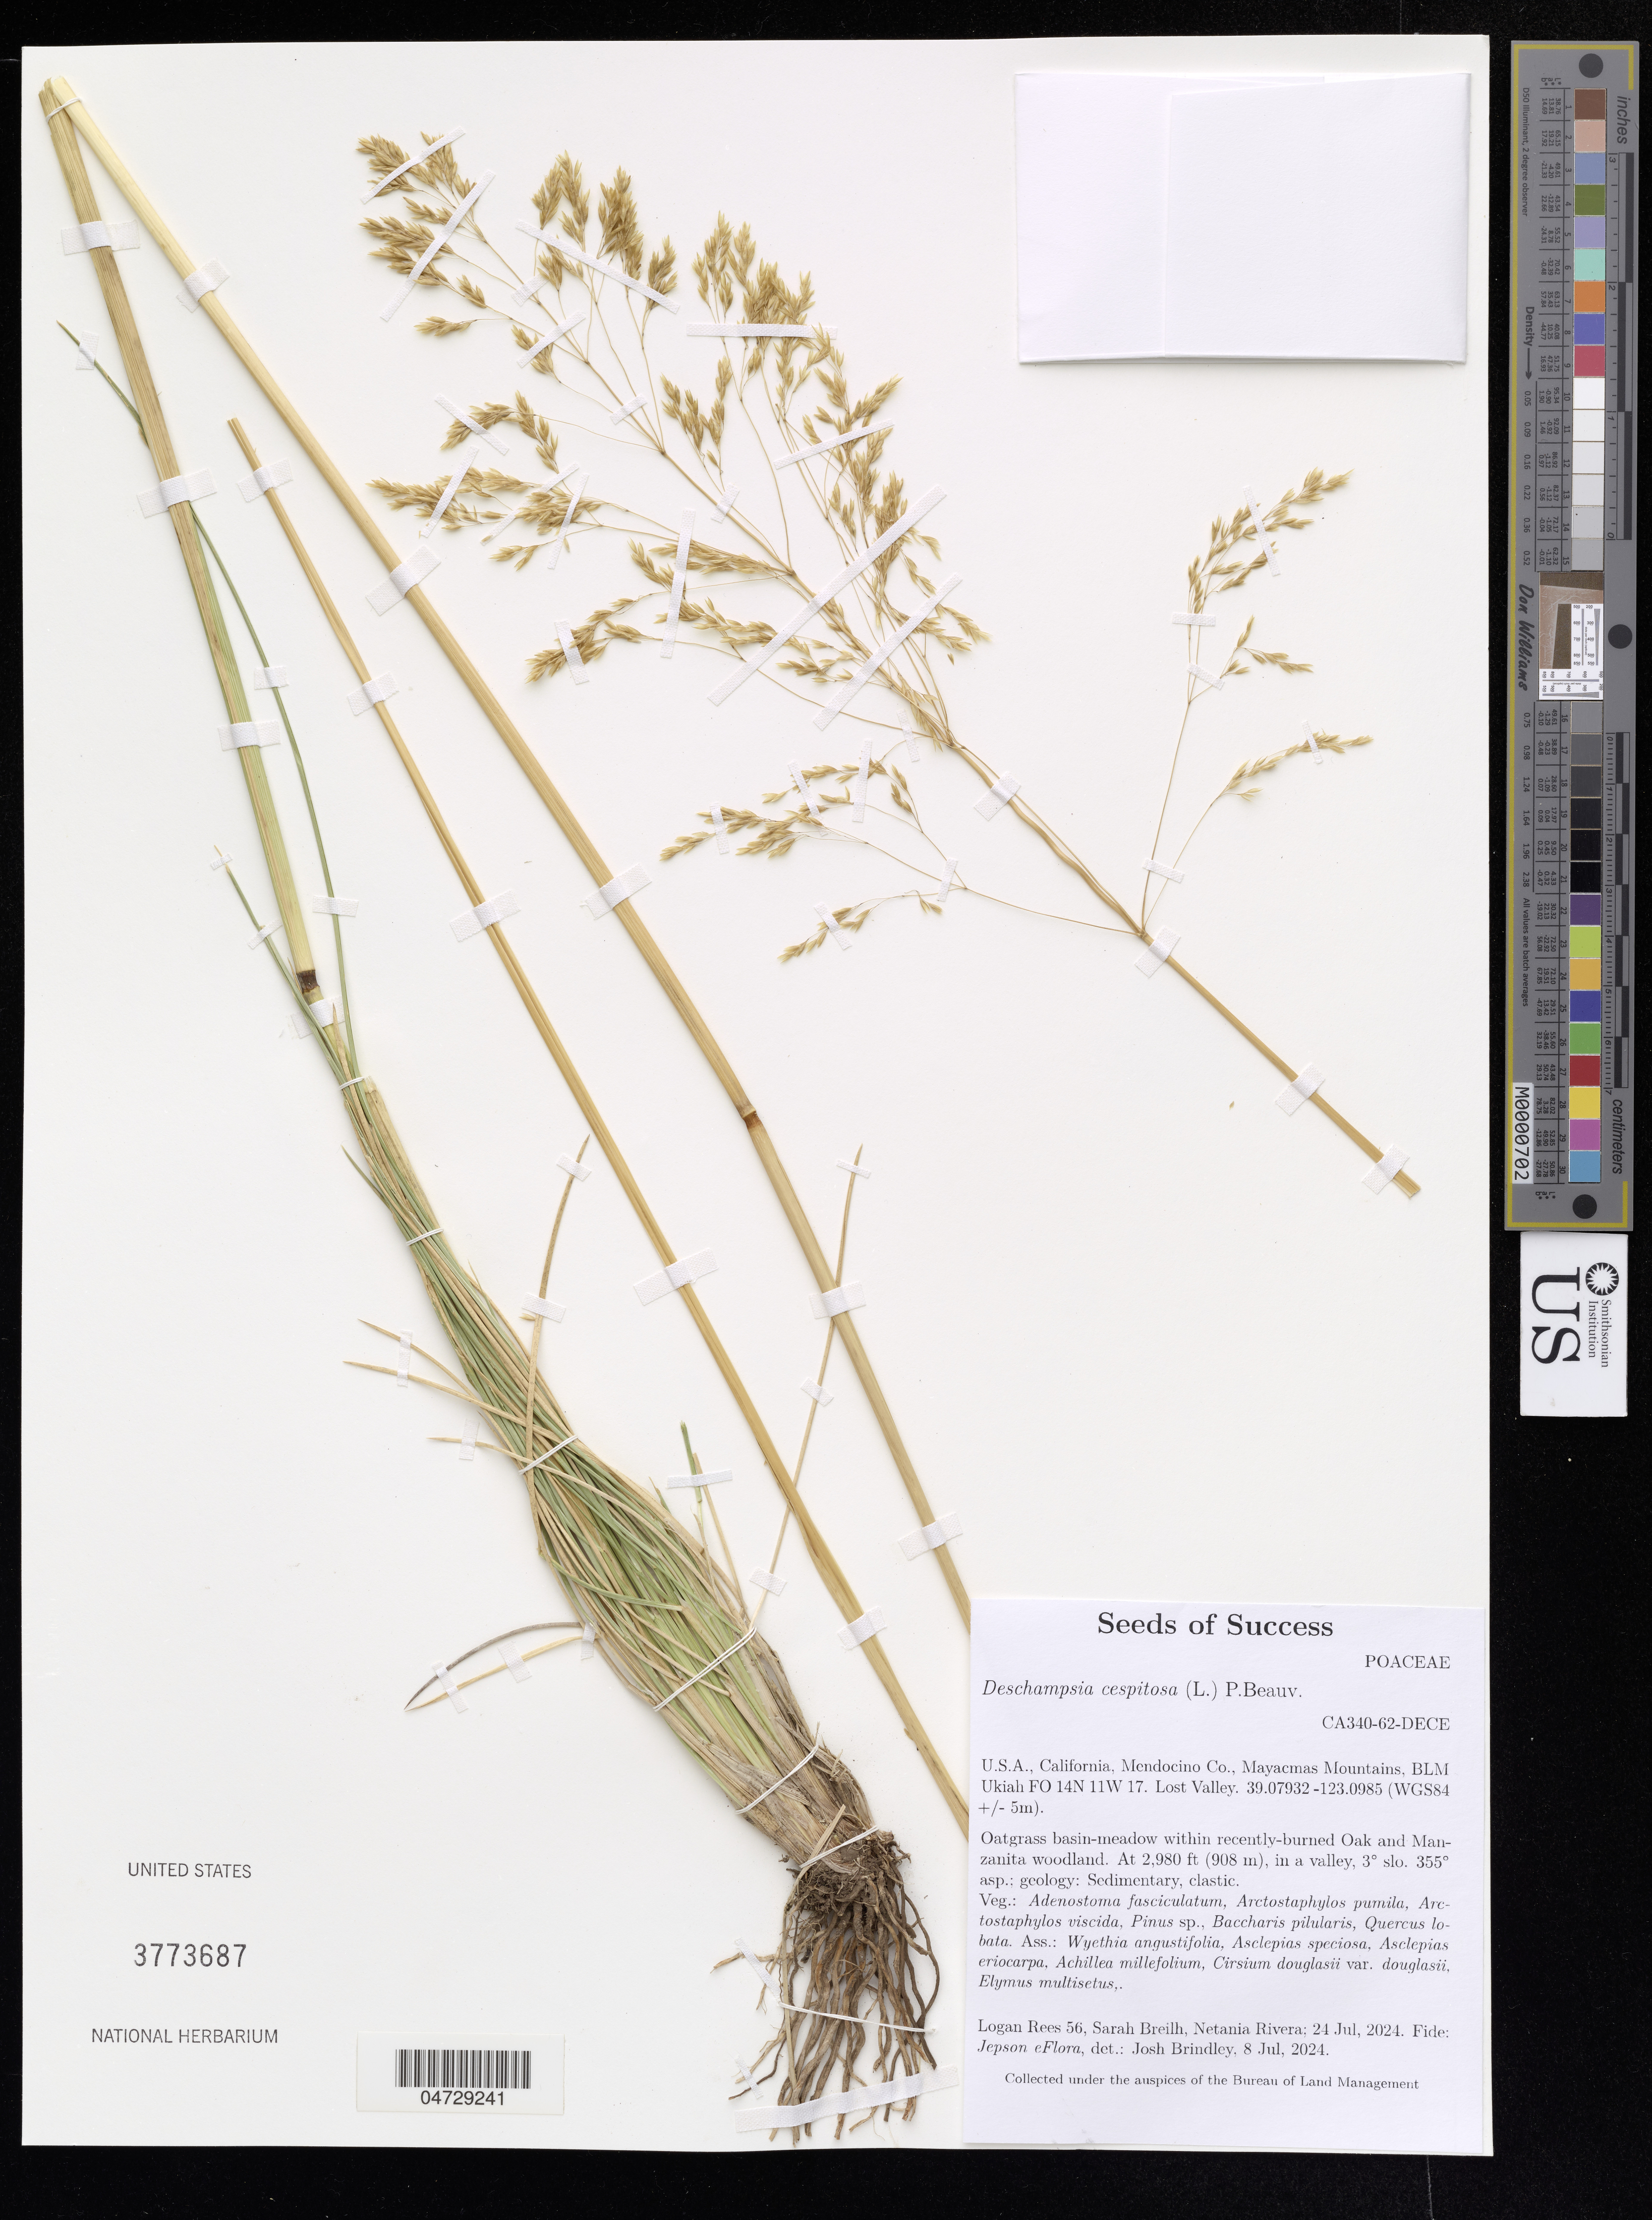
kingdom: Plantae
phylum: Tracheophyta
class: Liliopsida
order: Poales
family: Poaceae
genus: Deschampsia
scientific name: Deschampsia cespitosa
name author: (L.) P. Beauv.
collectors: L. Rees, S. Breilh & N. Rivera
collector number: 56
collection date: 2024-07-24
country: United States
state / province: California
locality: U.S.A., California, Mendocino Co., Mayacmas Mountains, BLM Ukiah FO 14N 11W 17. Lost Valley. (WGS84 +/- 5m).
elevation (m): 908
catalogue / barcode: US 3773687